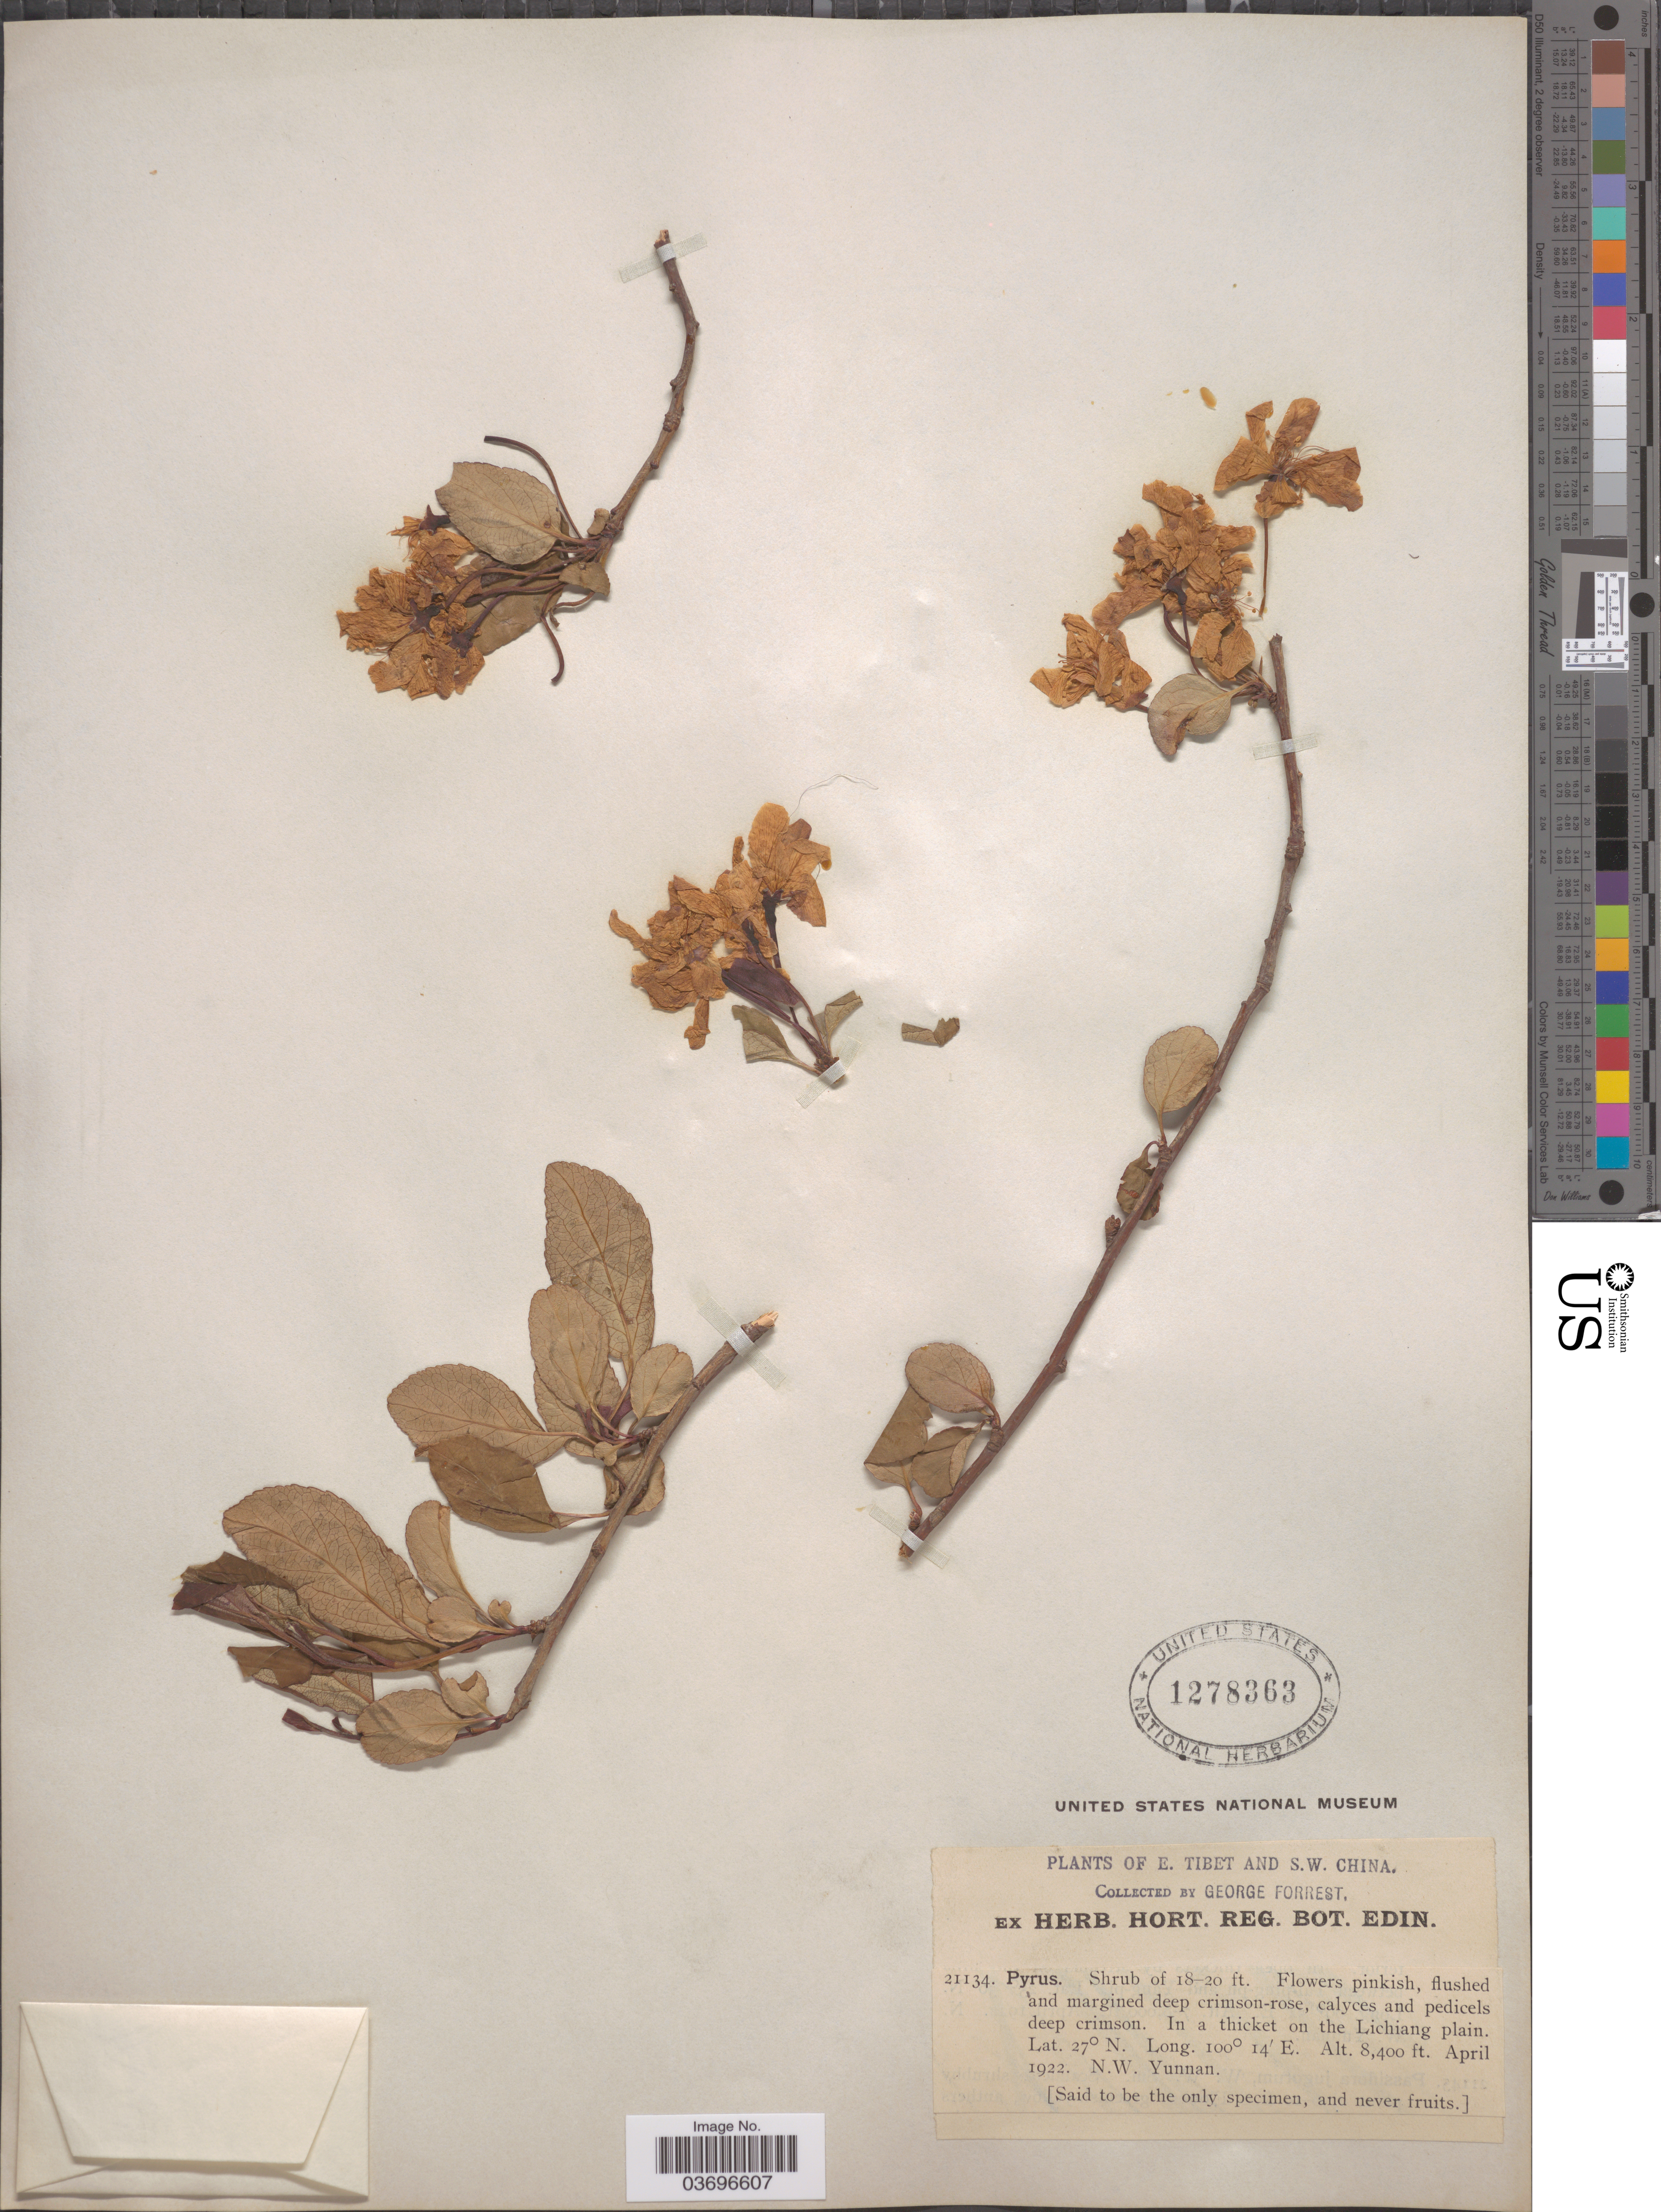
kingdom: Plantae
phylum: Tracheophyta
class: Magnoliopsida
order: Rosales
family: Rosaceae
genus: Pyrus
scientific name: Pyrus sp.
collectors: G. Forrest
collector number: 21134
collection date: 1922-04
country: China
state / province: Yunnan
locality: In a thicket on the Lichiang plain. N.W. Yunnan.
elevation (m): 2560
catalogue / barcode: US 1278363